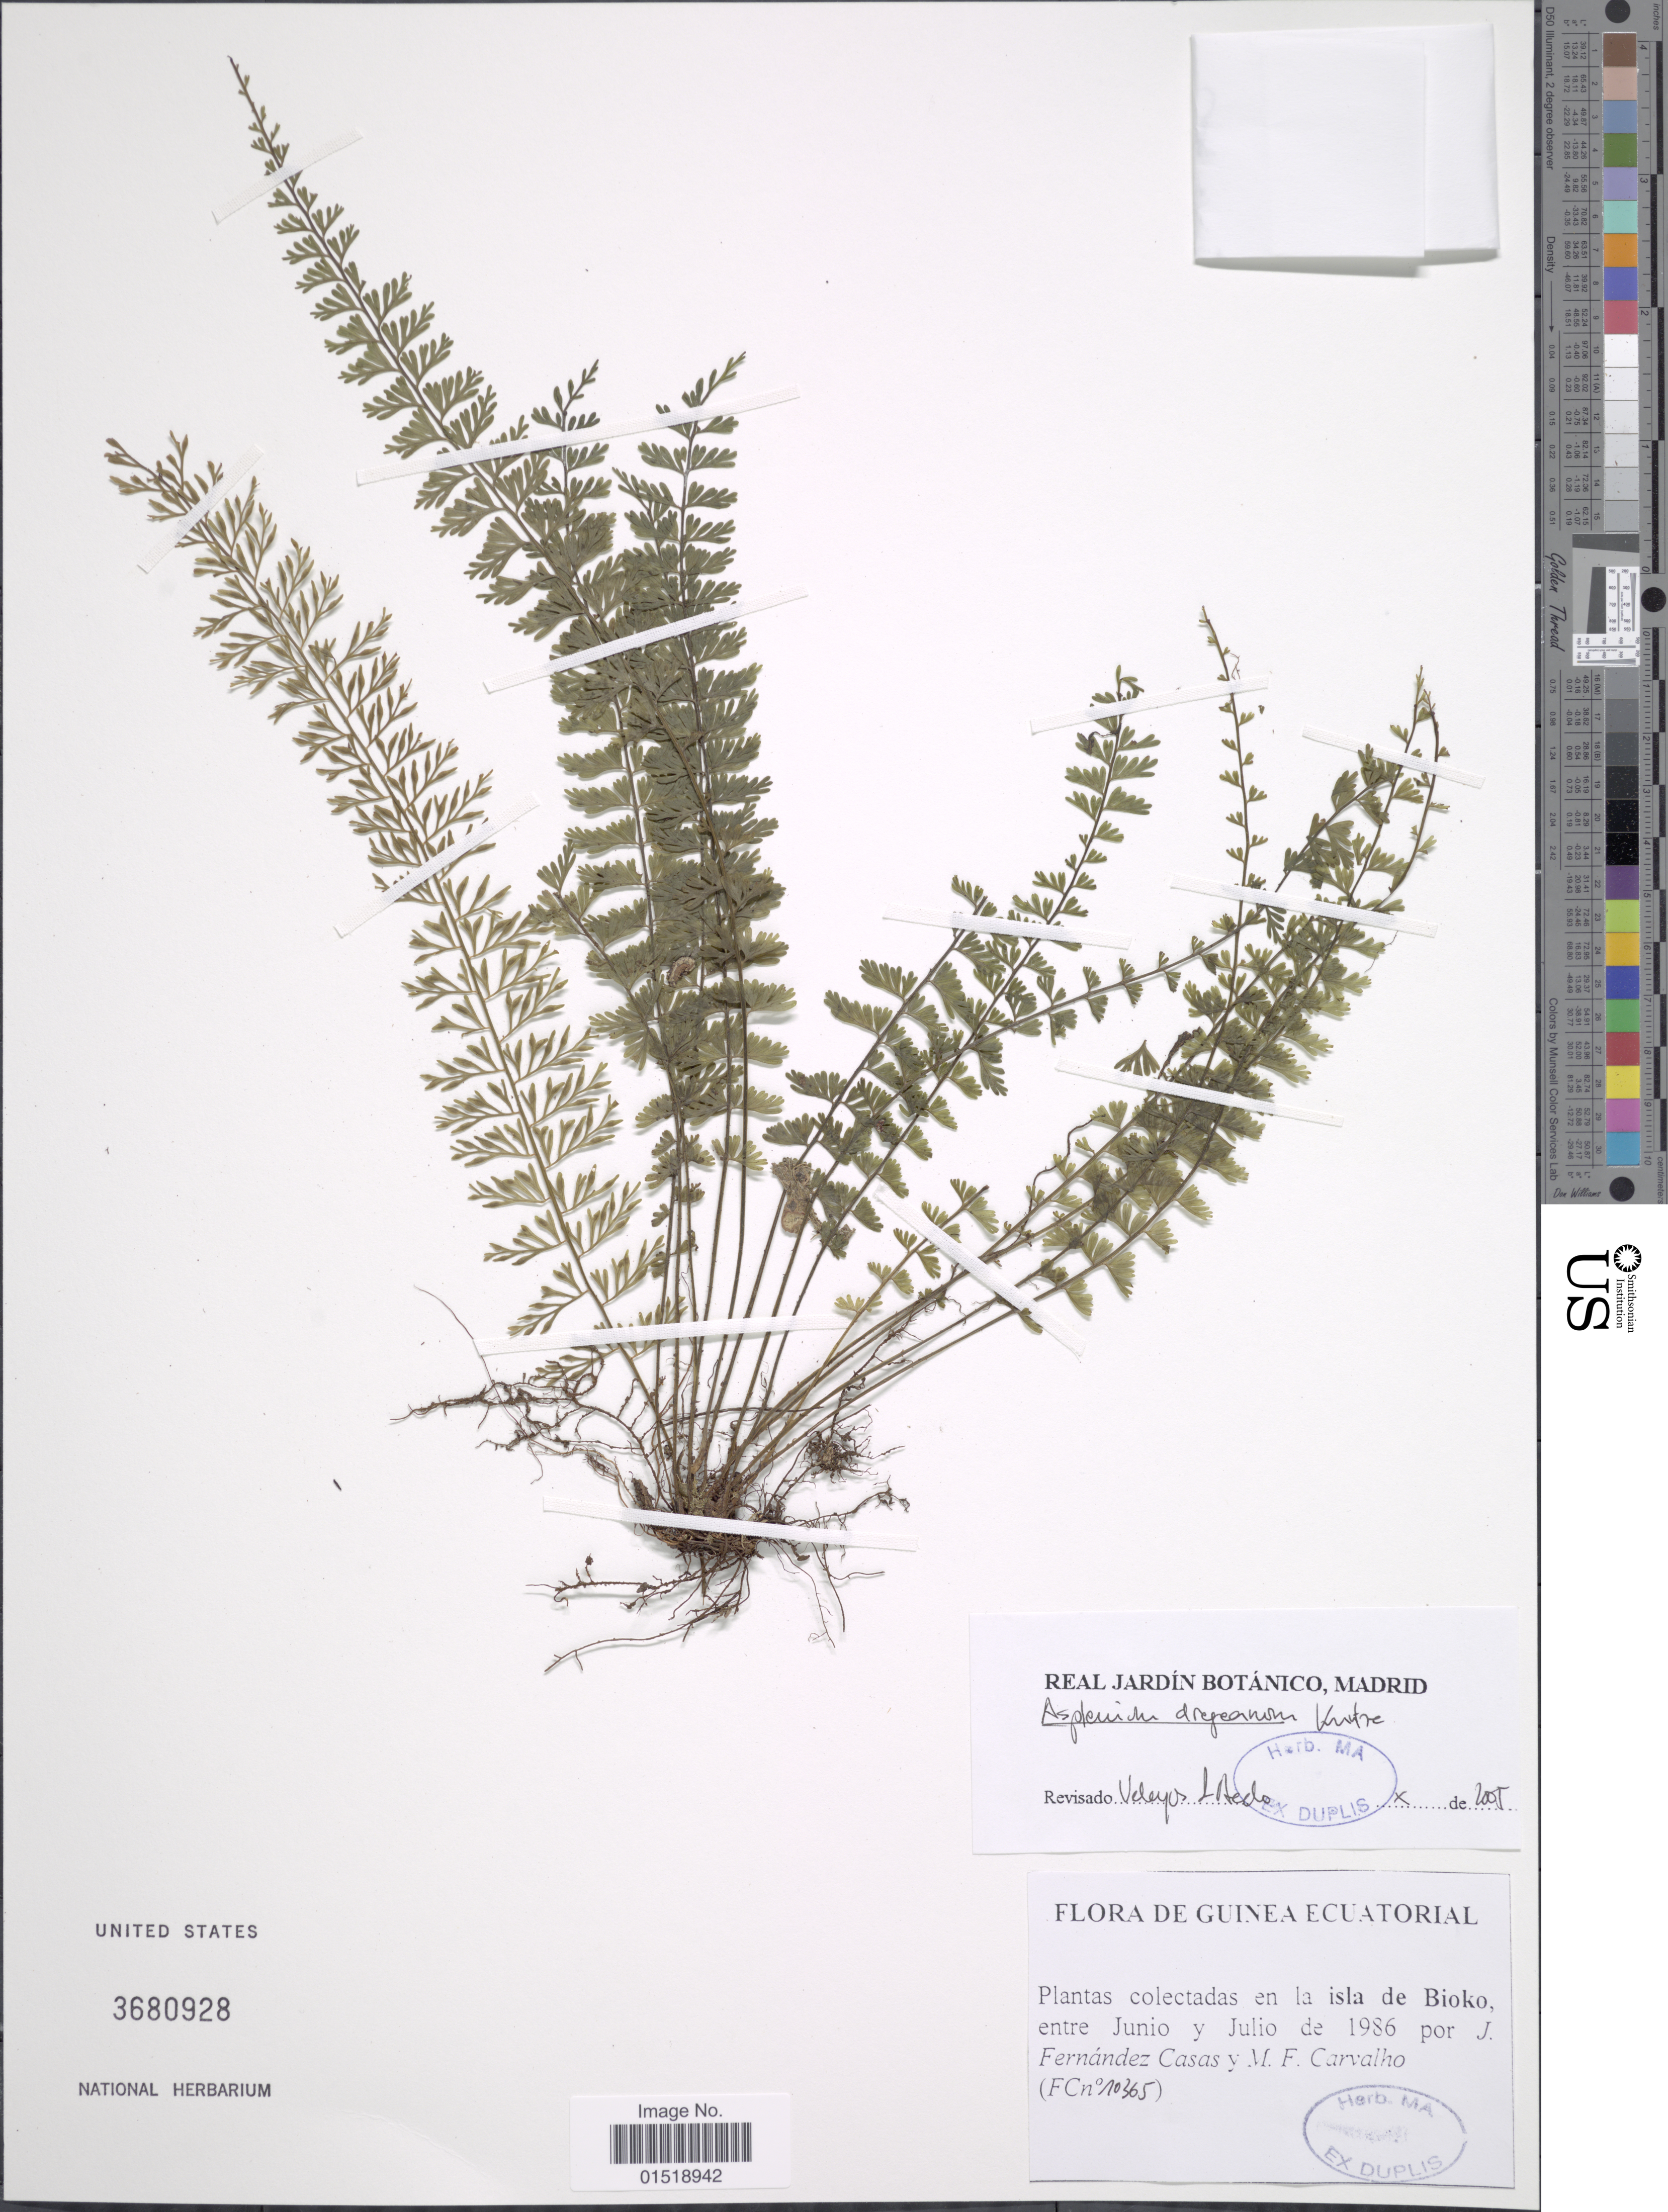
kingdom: Plantae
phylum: Tracheophyta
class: Polypodiopsida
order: Polypodiales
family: Aspleniaceae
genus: Asplenium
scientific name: Asplenium dregeanum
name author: Kunze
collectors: J. Casas & M. F. Carvalho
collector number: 10365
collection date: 1986-06/1986-07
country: Equatorial Guinea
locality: Isla de Bioko.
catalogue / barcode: US 3680928